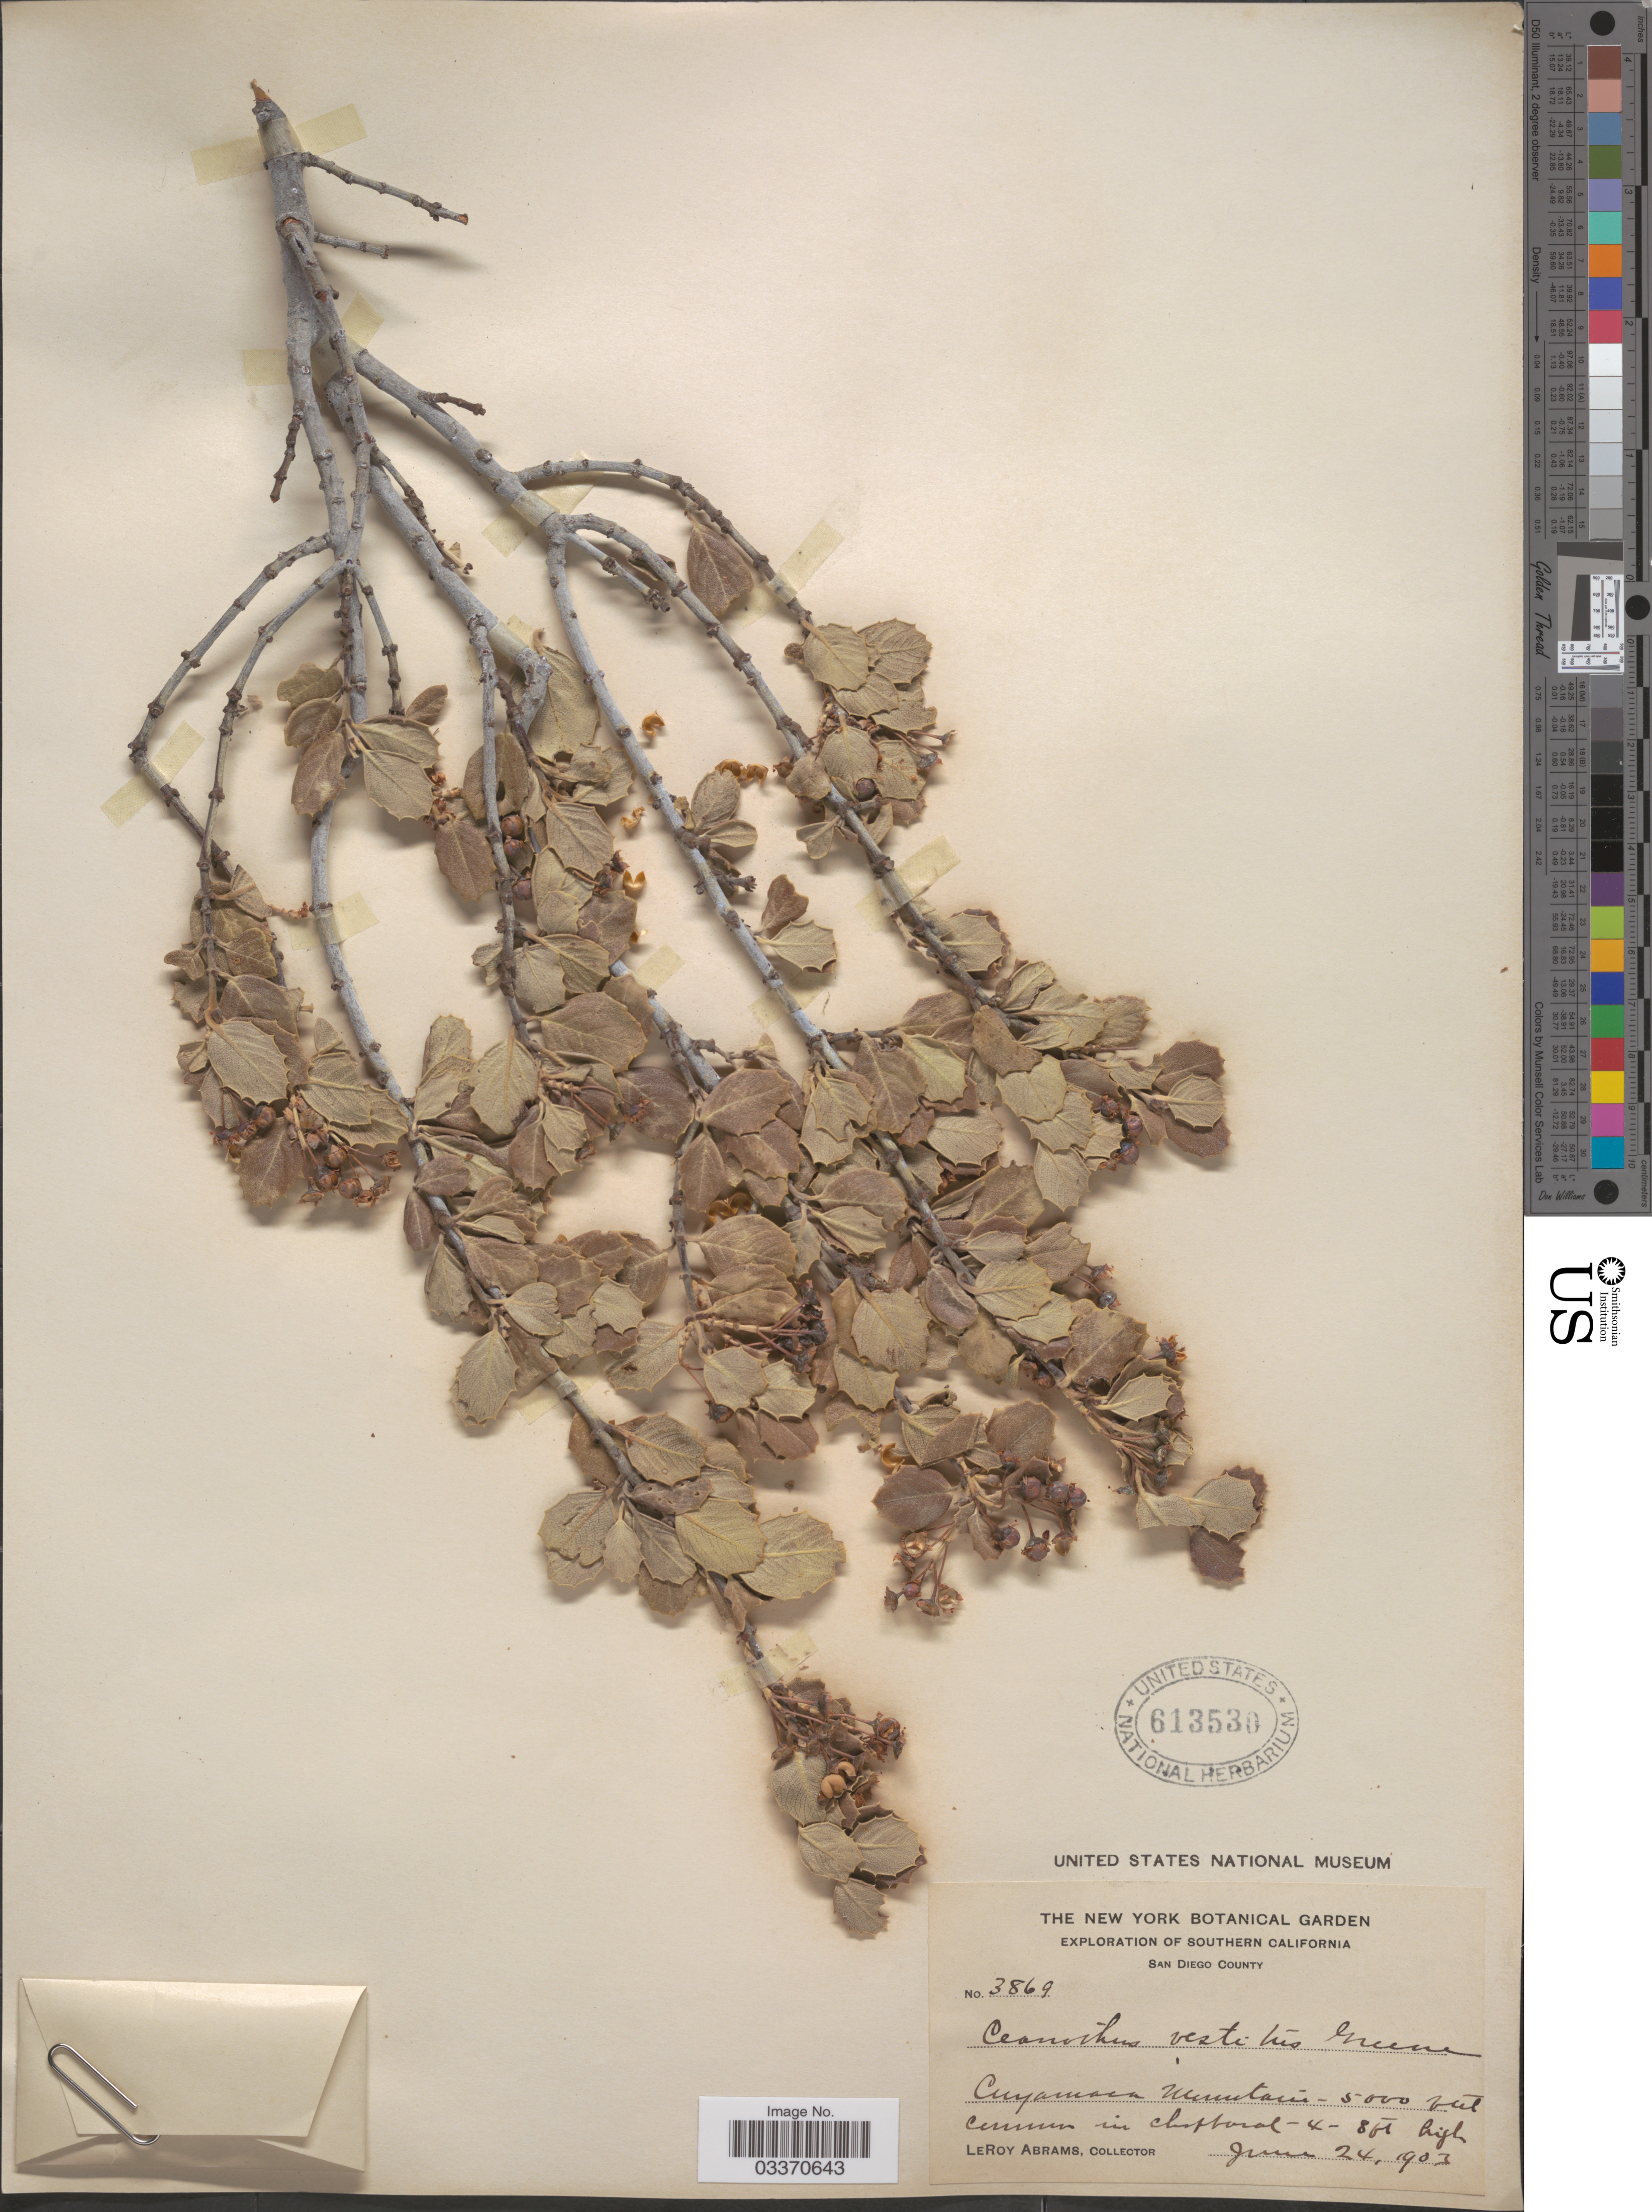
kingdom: Plantae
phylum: Tracheophyta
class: Magnoliopsida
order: Rosales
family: Rhamnaceae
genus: Ceanothus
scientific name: Ceanothus vestitus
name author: Greene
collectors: L. Abrams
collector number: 3869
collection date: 1903-06-24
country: United States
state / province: California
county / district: San Diego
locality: Southern California. San Diego County. Cuyamaca Mountains.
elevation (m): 1524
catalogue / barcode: US 613530